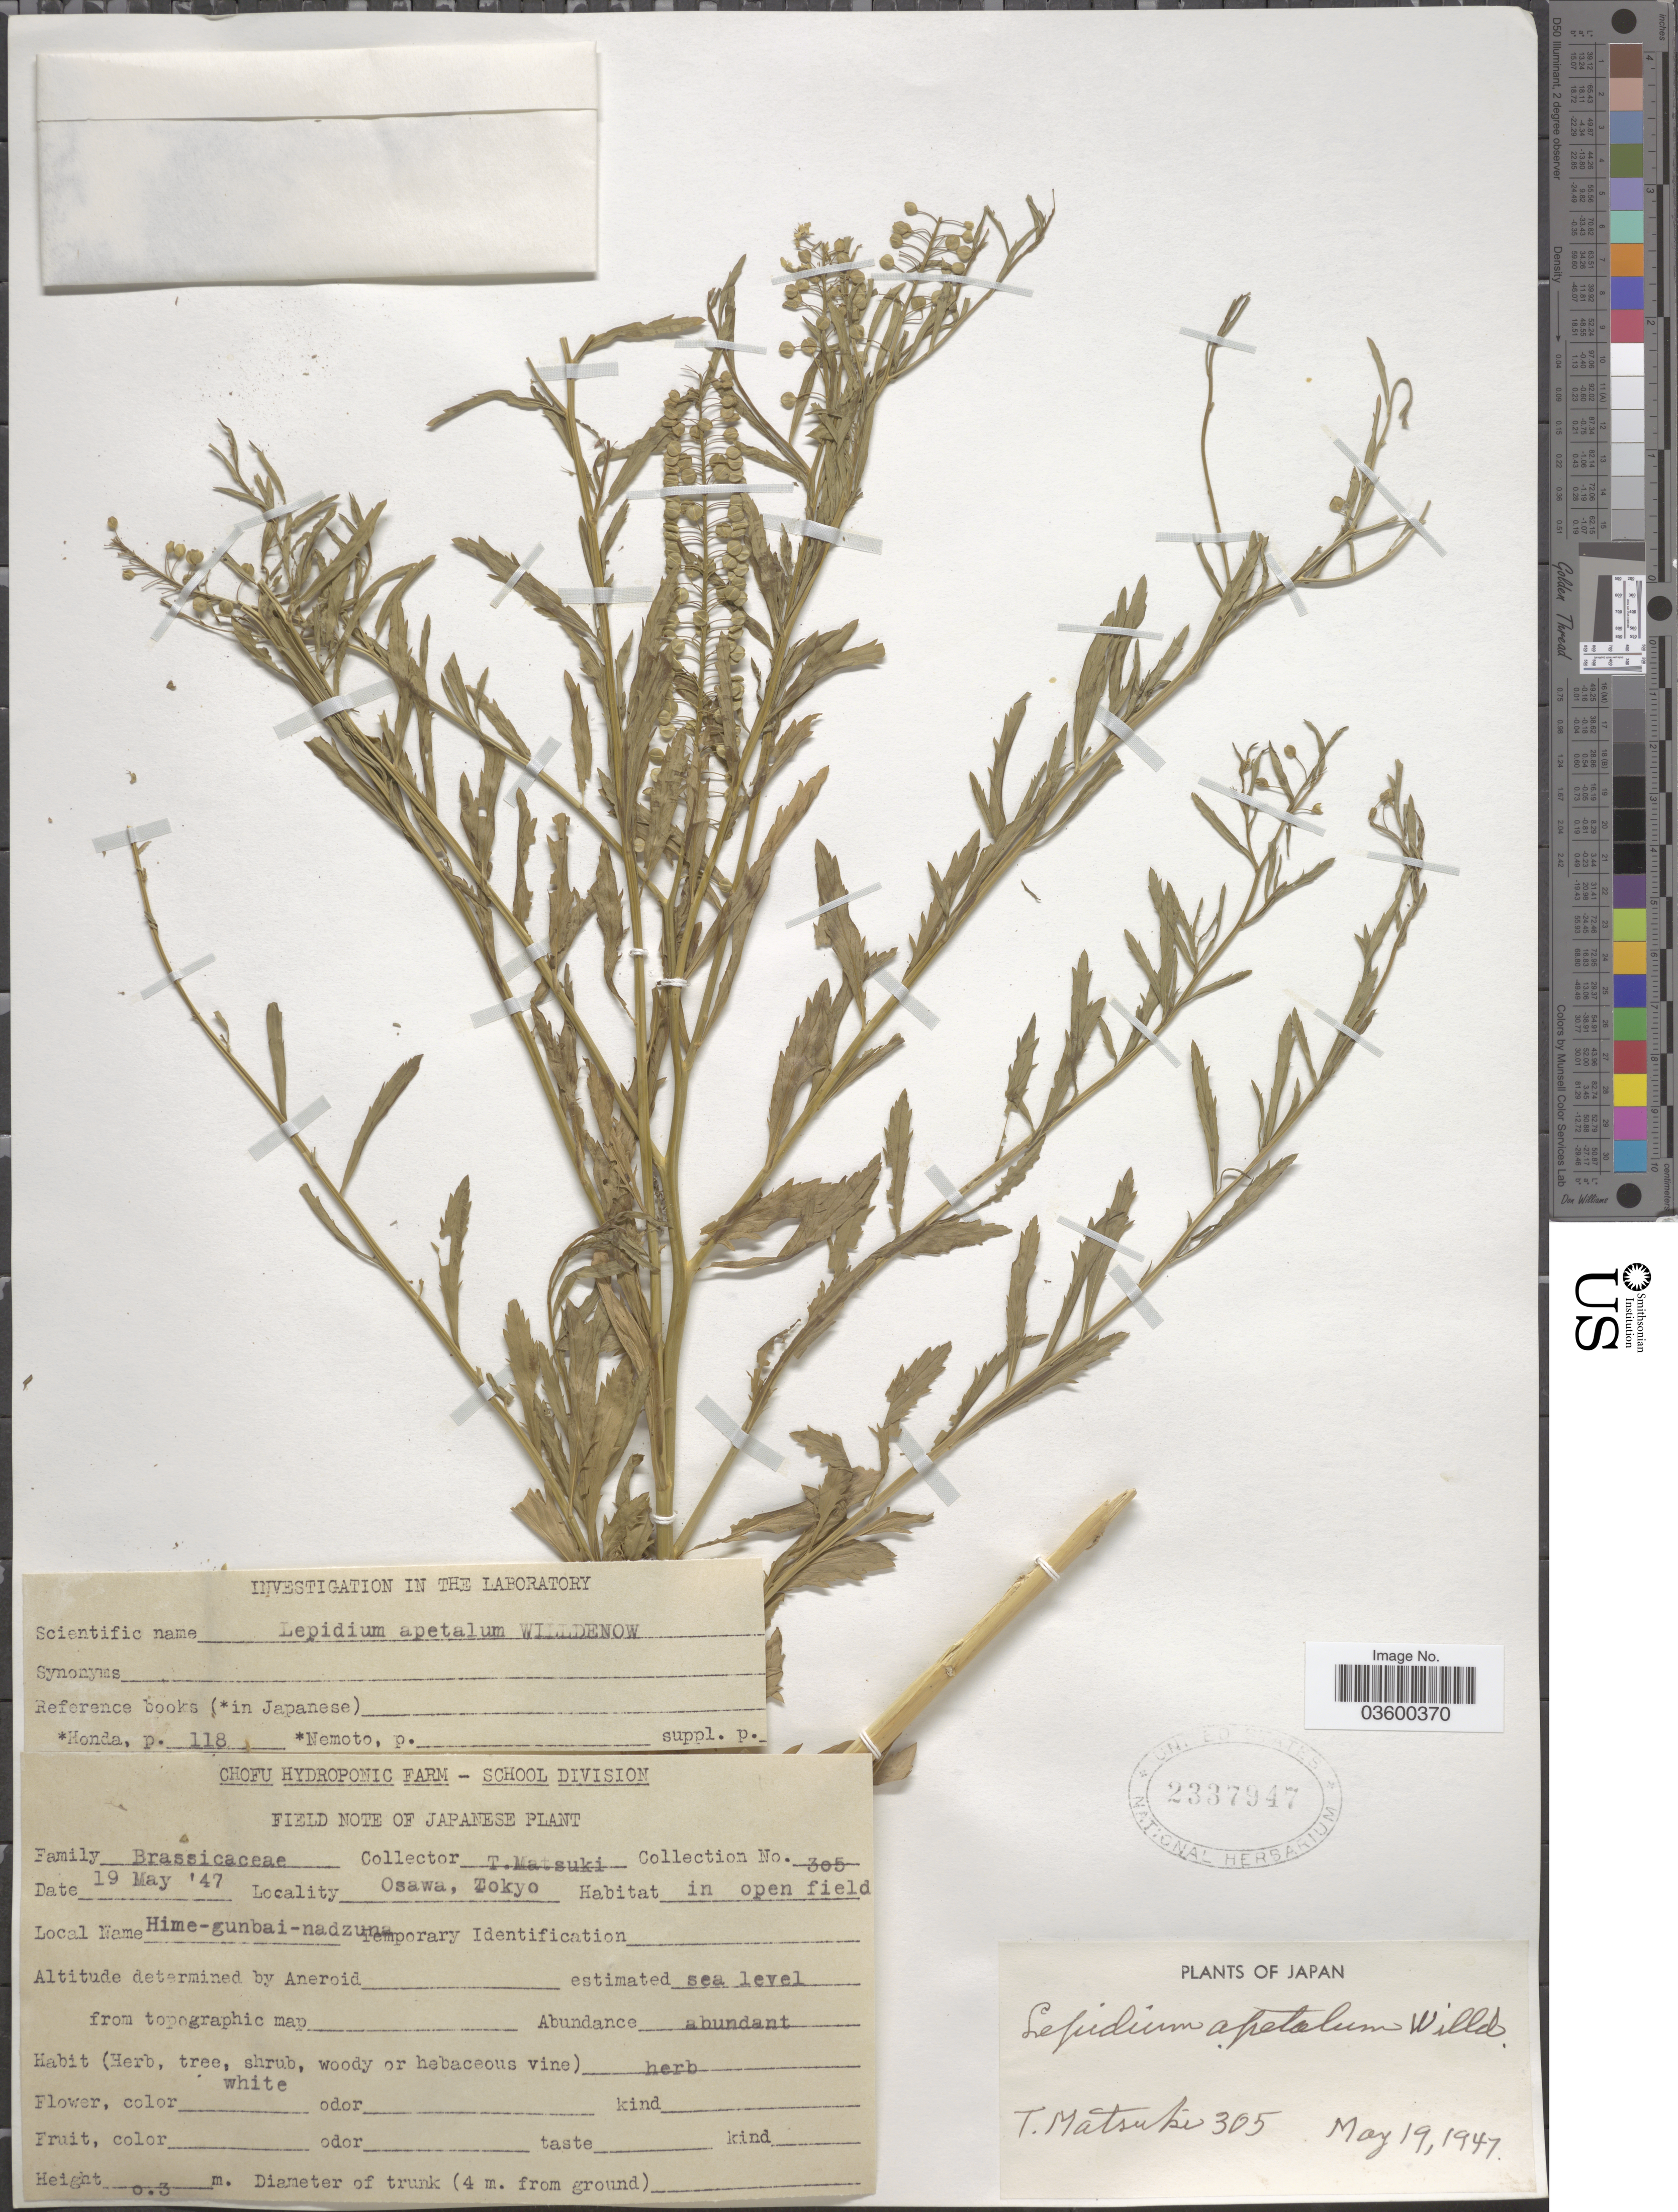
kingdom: Plantae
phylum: Tracheophyta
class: Magnoliopsida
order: Brassicales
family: Brassicaceae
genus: Lepidium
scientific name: Lepidium apetalum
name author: Willd.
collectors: T. Matsuki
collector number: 305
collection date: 1947-05-19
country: Japan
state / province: Tokyo, Federal City of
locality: Osawa.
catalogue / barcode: US 2337947